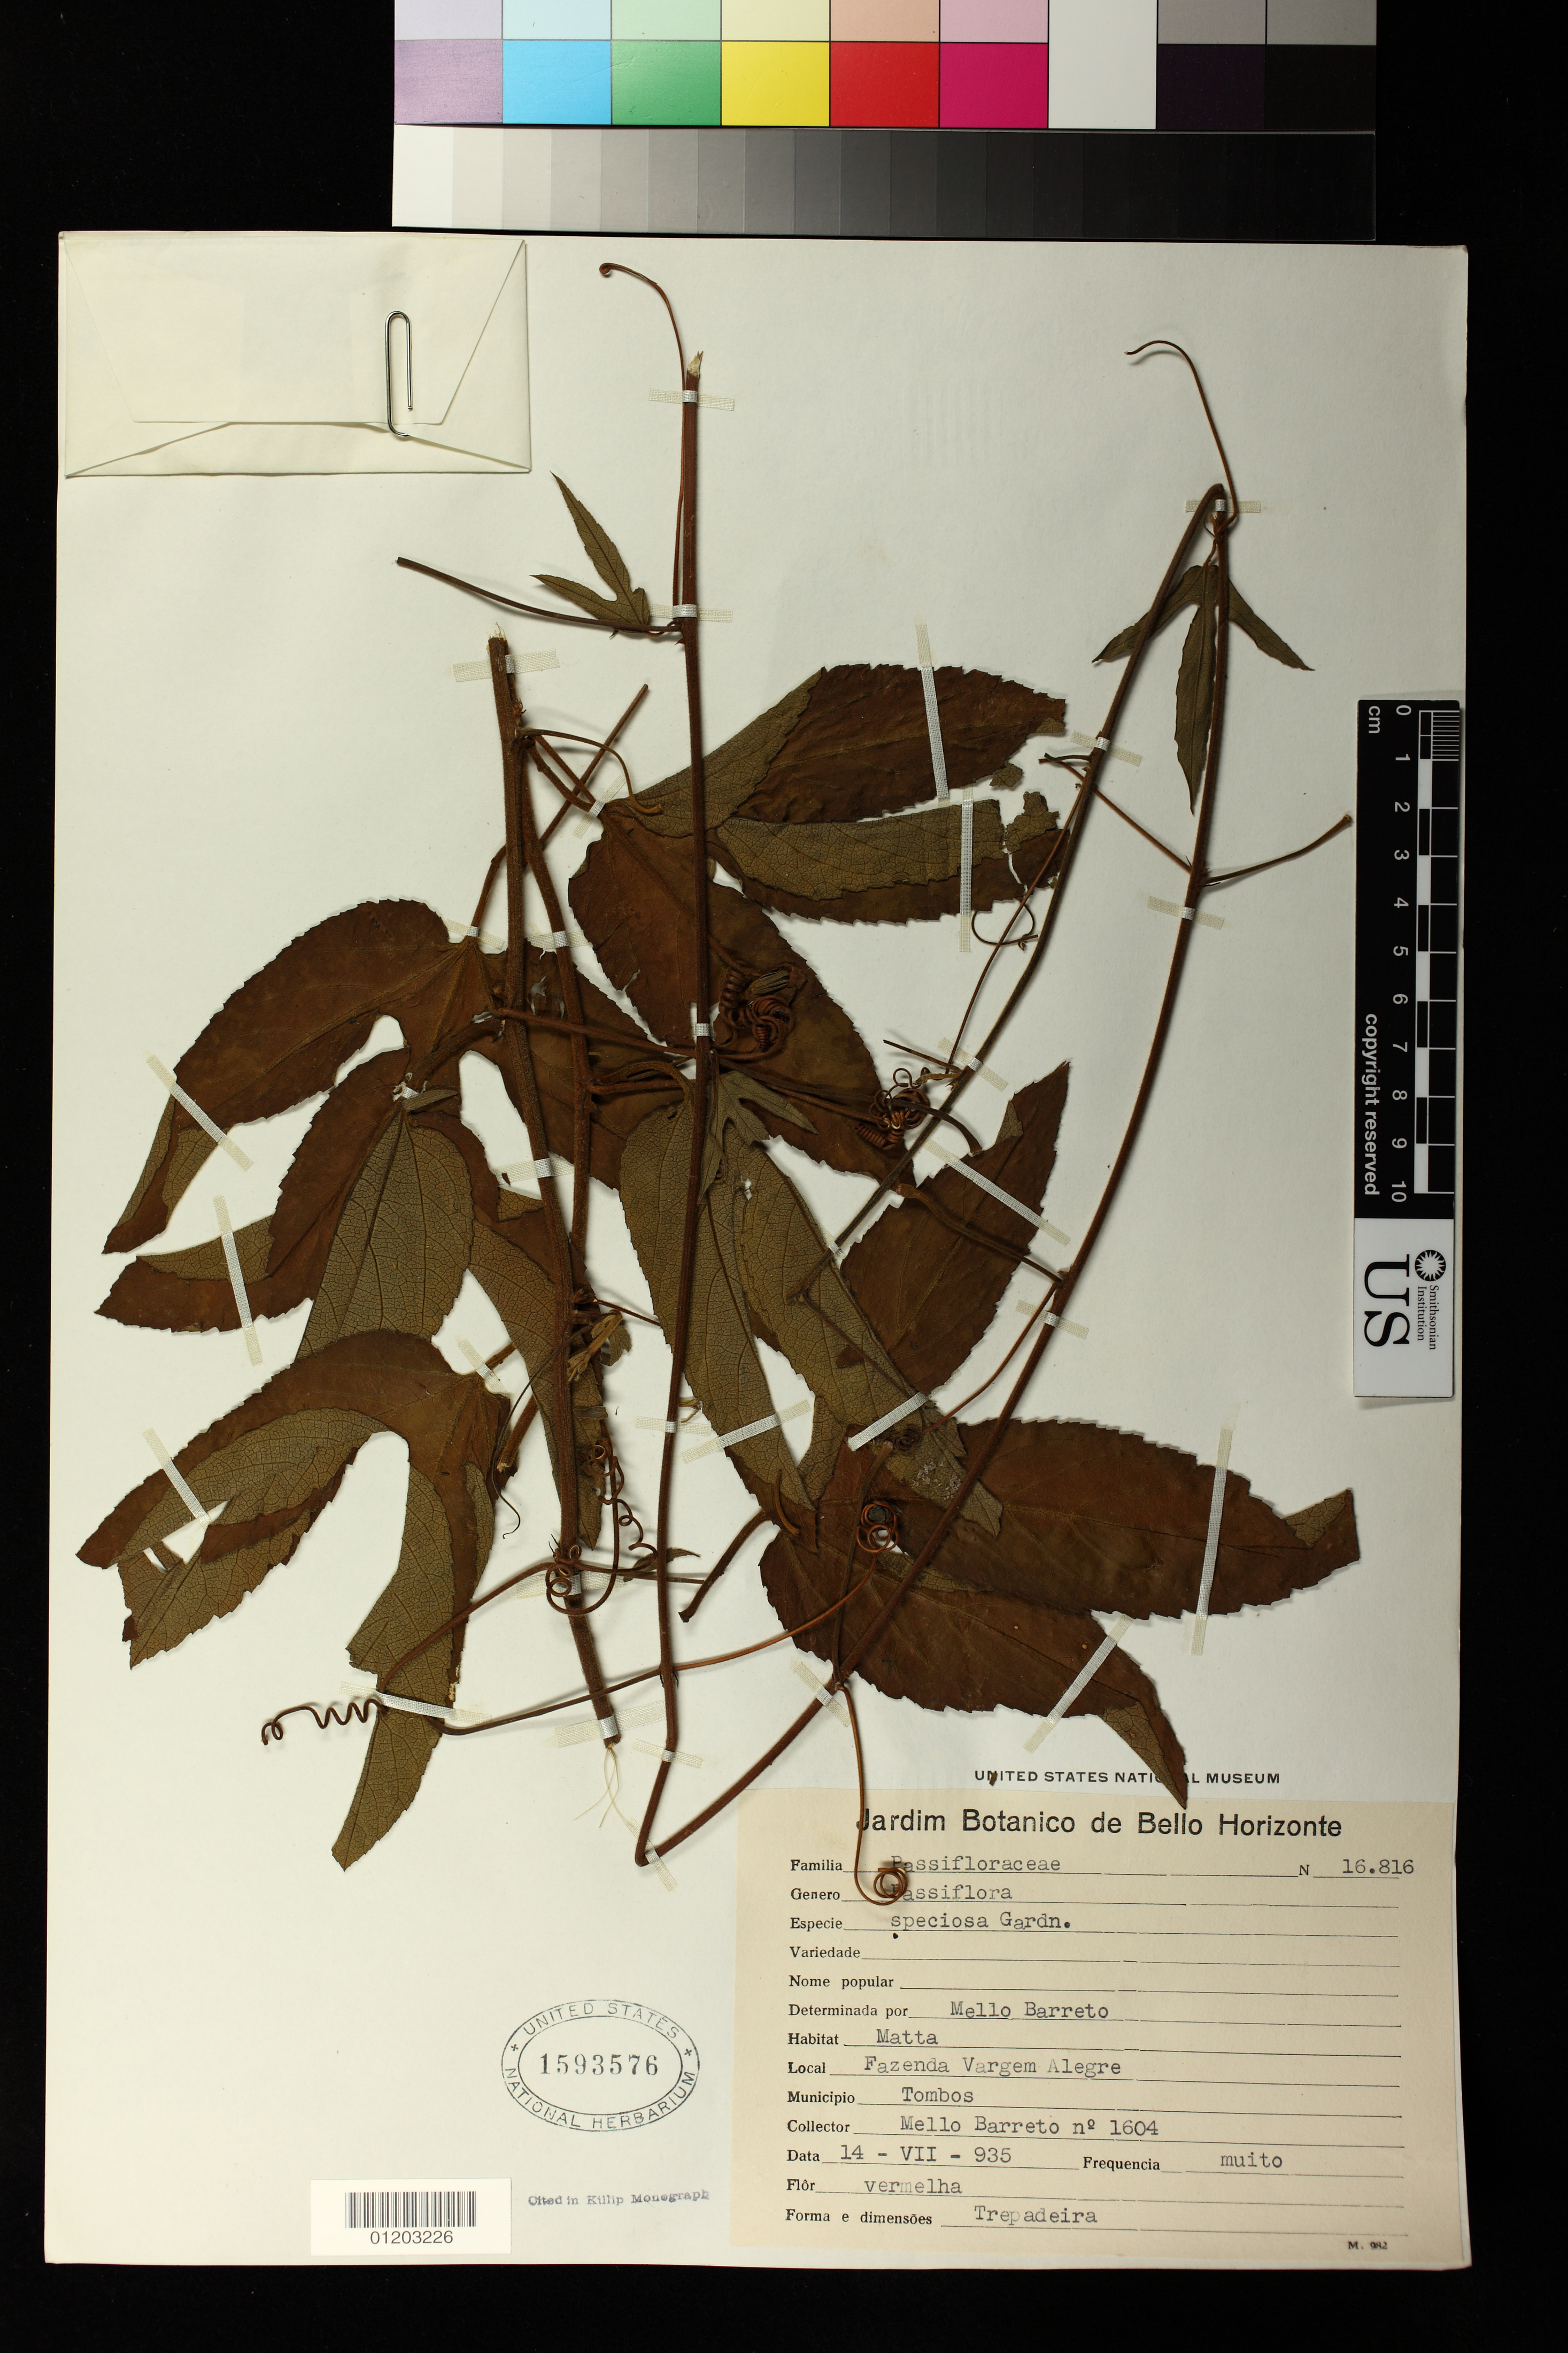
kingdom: Plantae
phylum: Tracheophyta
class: Magnoliopsida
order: Malpighiales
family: Passifloraceae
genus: Passiflora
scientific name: Passiflora speciosa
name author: Gardner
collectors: -. Mello Barreto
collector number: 1604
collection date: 1935-07-14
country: Brazil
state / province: Minas Gerais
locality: Fazenda Vargem Alegre, Tombos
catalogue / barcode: US 1593576